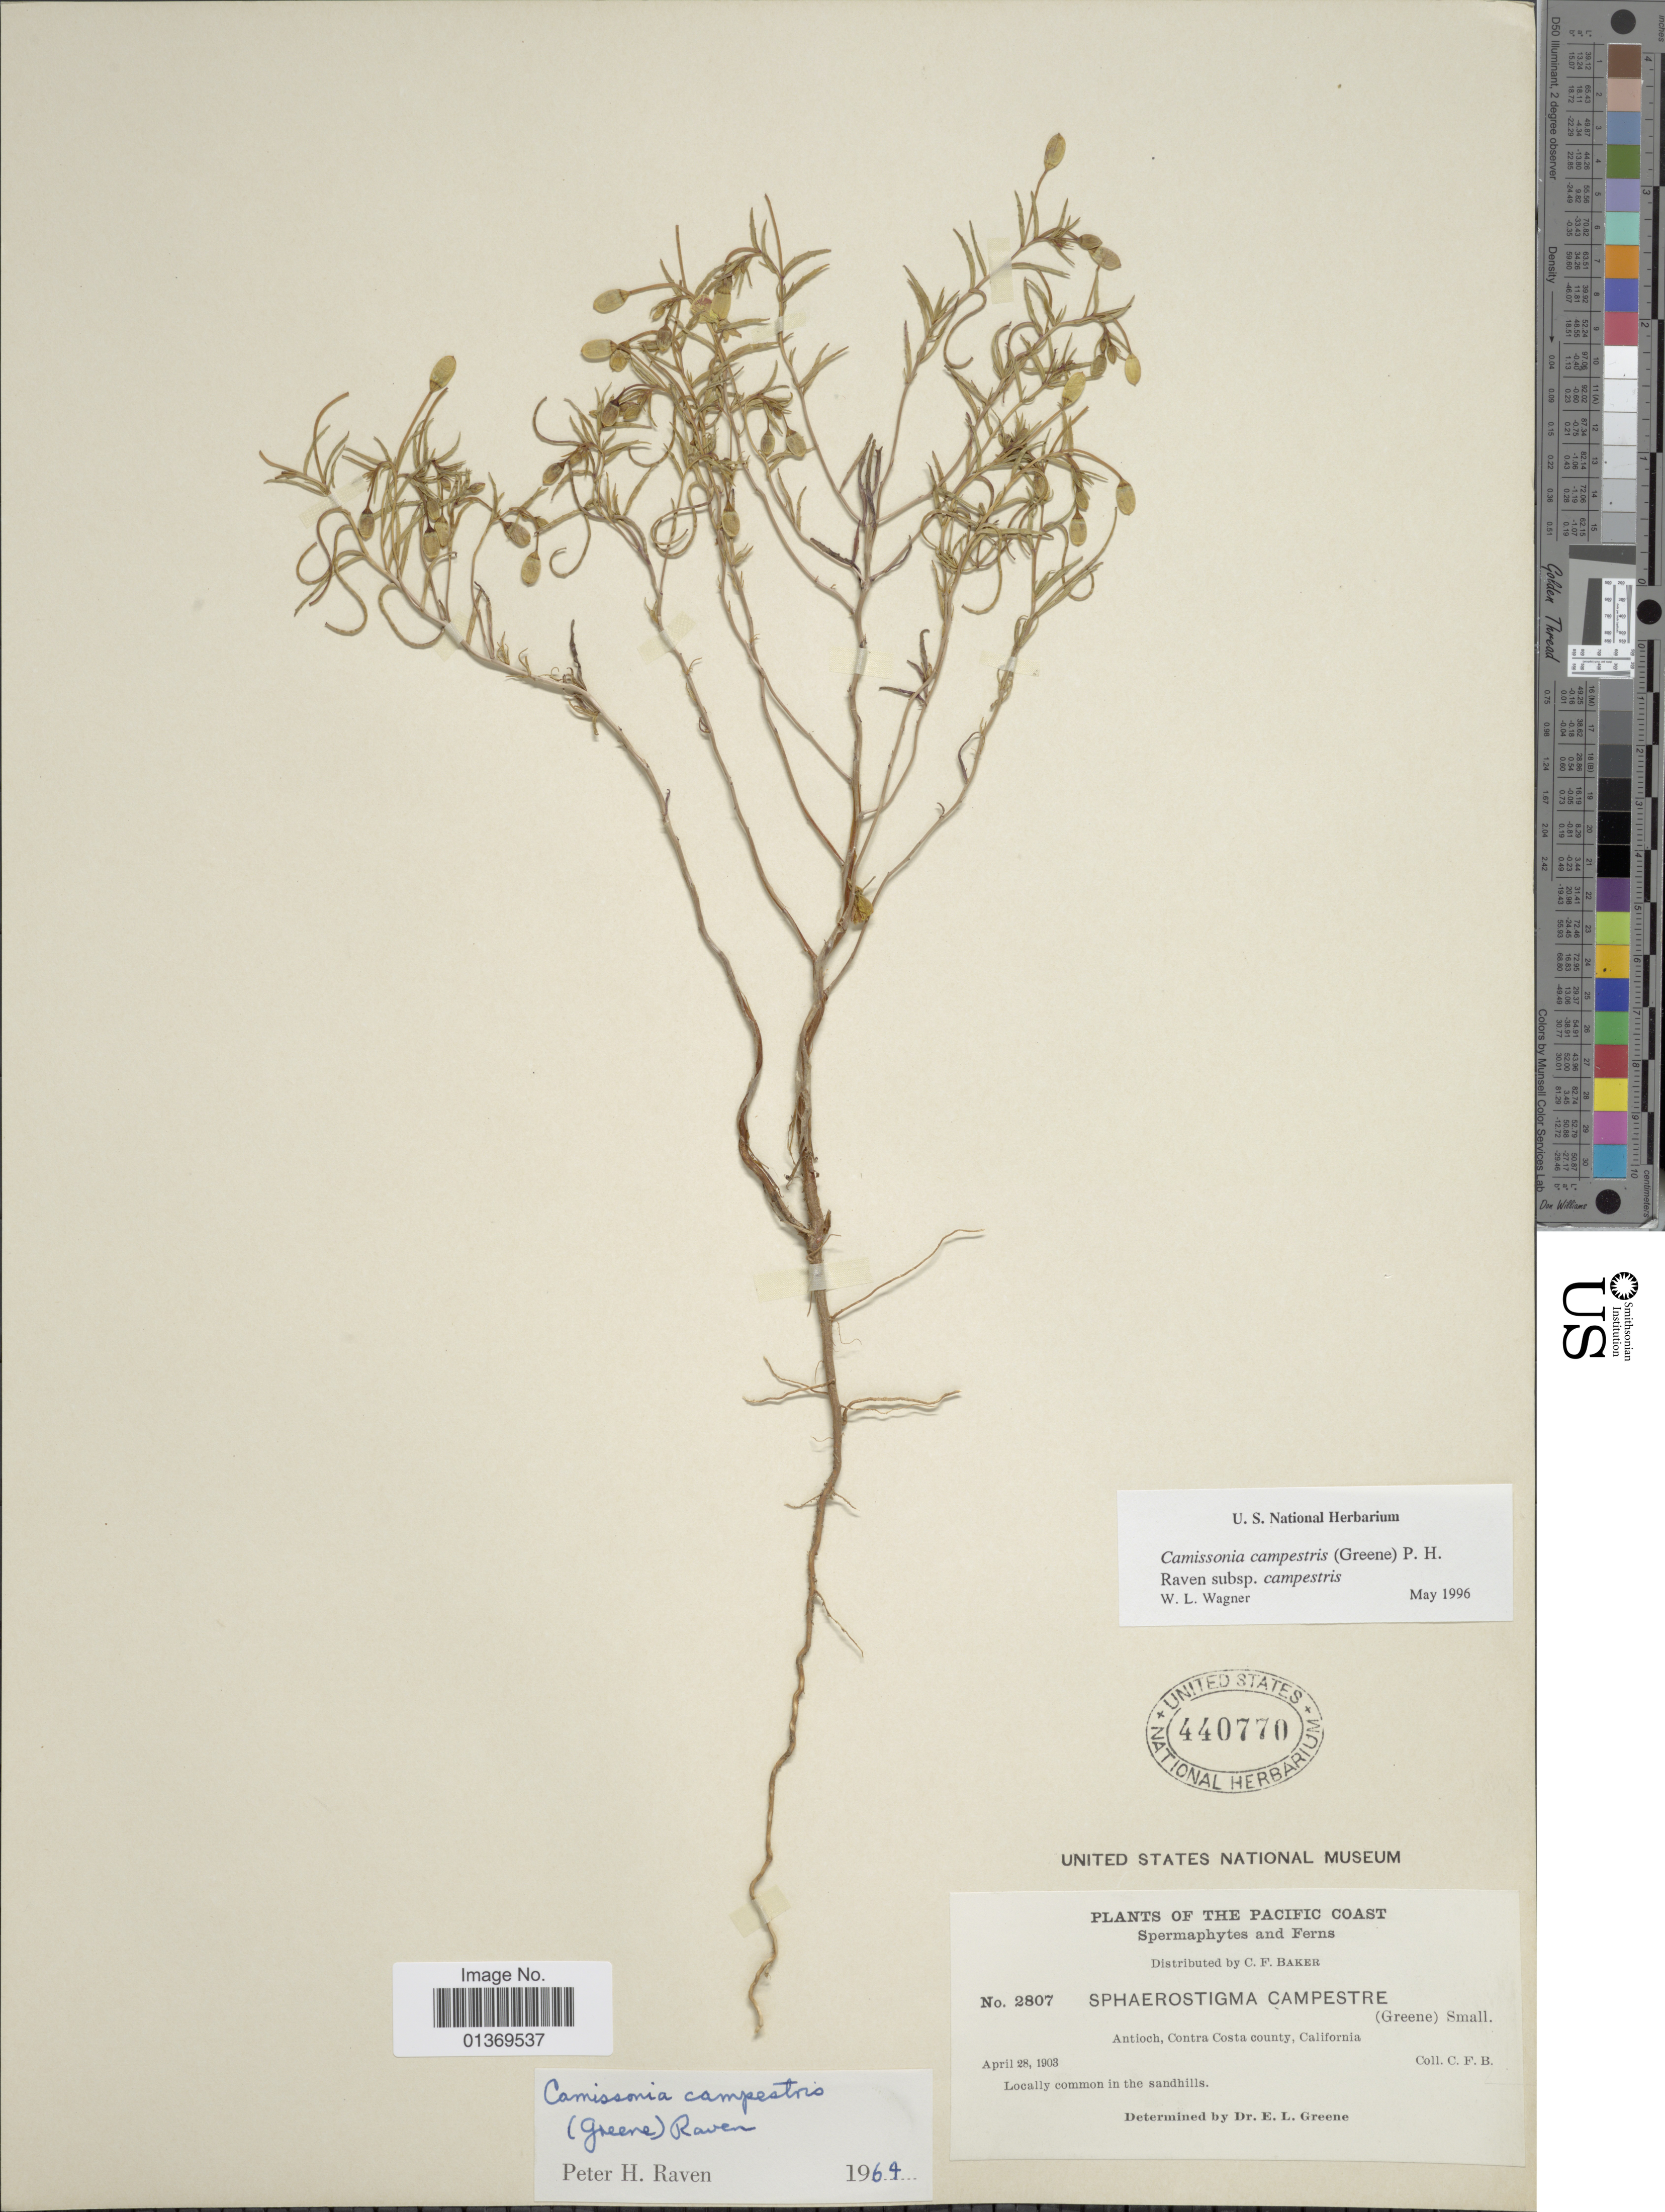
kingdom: Plantae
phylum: Tracheophyta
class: Magnoliopsida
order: Myrtales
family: Onagraceae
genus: Camissonia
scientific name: Camissonia campestris subsp. campestris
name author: (Greene) P.H. Raven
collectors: C. F. Baker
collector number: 2807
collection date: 1903-04-28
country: United States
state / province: California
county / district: Contra Costa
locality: The Pacific Coast, Antioch, Contra Costa County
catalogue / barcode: US 440770